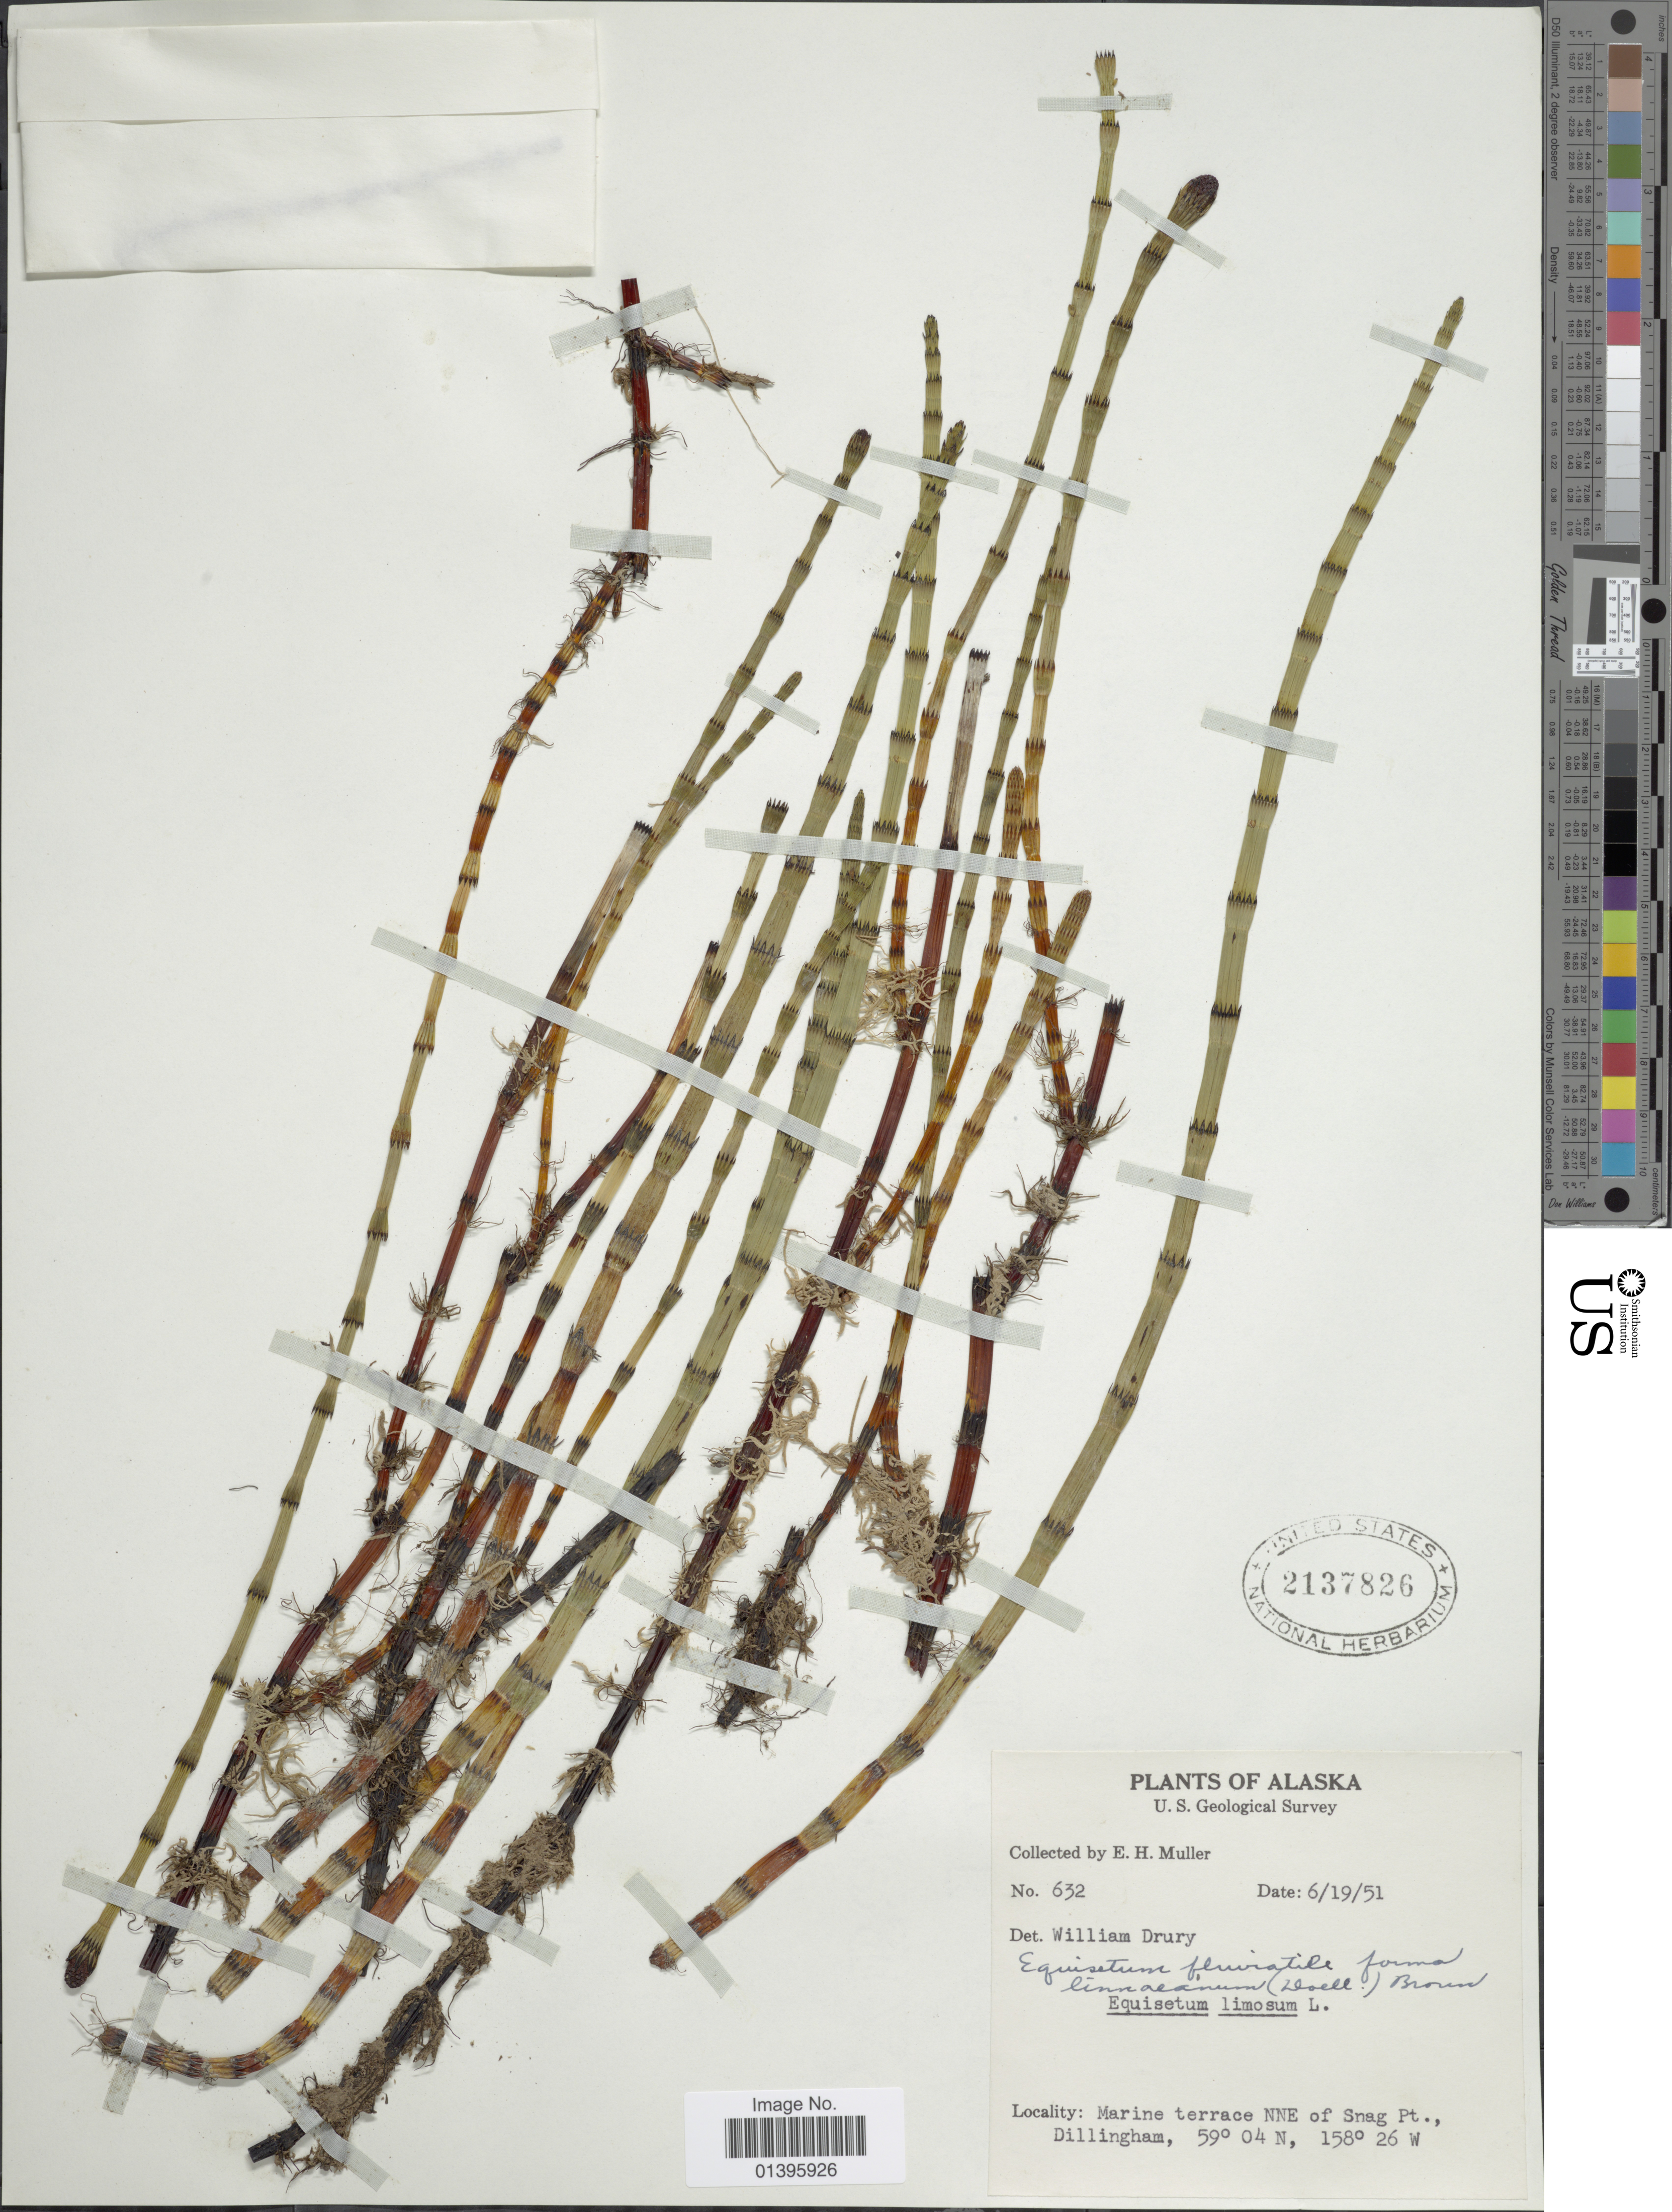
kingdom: Plantae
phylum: Tracheophyta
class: Polypodiopsida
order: Equisetales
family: Equisetaceae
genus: Equisetum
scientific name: Equisetum fluviatile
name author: L.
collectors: E. H. Muller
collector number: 632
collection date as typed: Transcribed d/m/y: 19/6/51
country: United States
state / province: Alaska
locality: Marine terrace NNE of Snag Pt., Dillingham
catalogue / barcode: US 2137826